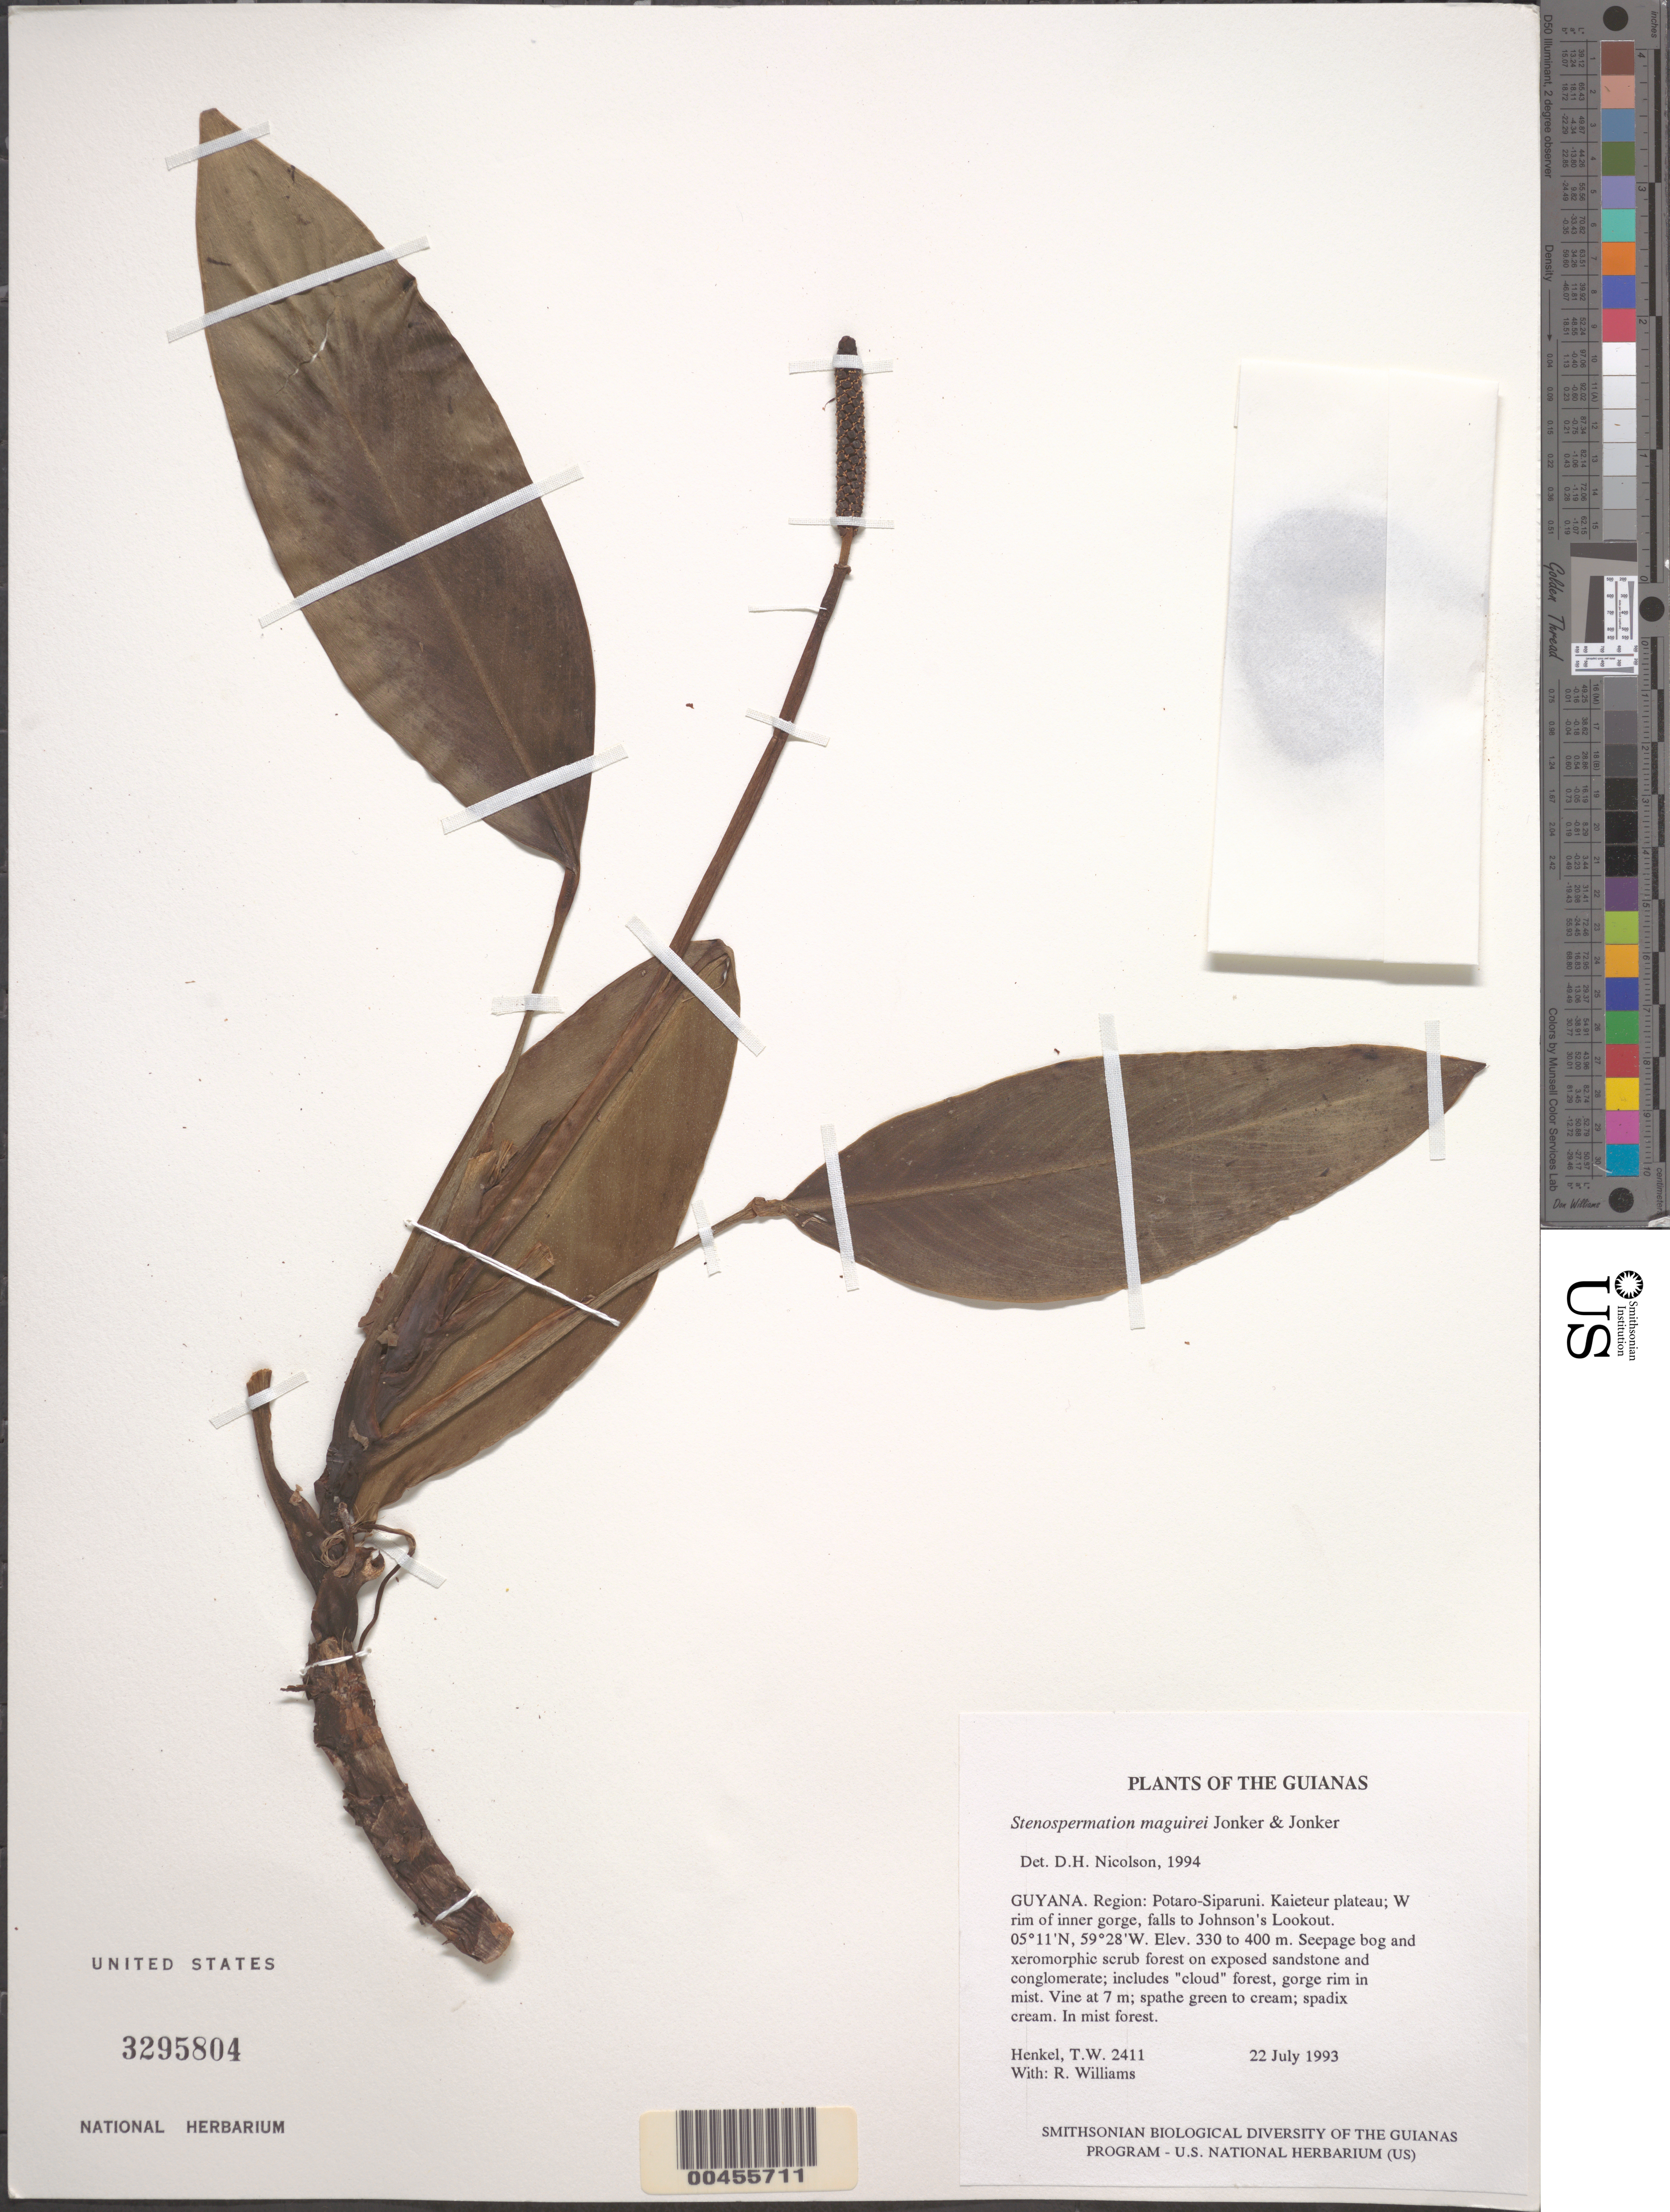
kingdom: Plantae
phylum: Tracheophyta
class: Liliopsida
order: Alismatales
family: Araceae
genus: Stenospermation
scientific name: Stenospermation maguirei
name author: A.M.E. Jonker & Jonker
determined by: Nicolson, Dan H.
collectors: T. Henkel & R. Williams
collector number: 2411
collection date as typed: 22 July 1993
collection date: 1993-07-22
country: Guyana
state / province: Potaro-Siparuni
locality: Kaieteur plateau; W rim of inner gorge, falls to Johnson's Lookout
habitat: Seepage bog and xeromorphic scrub forest on exposed sandstone and conglomerate; includes "cloud" forest, gorge rim in mist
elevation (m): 330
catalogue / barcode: US 3295804